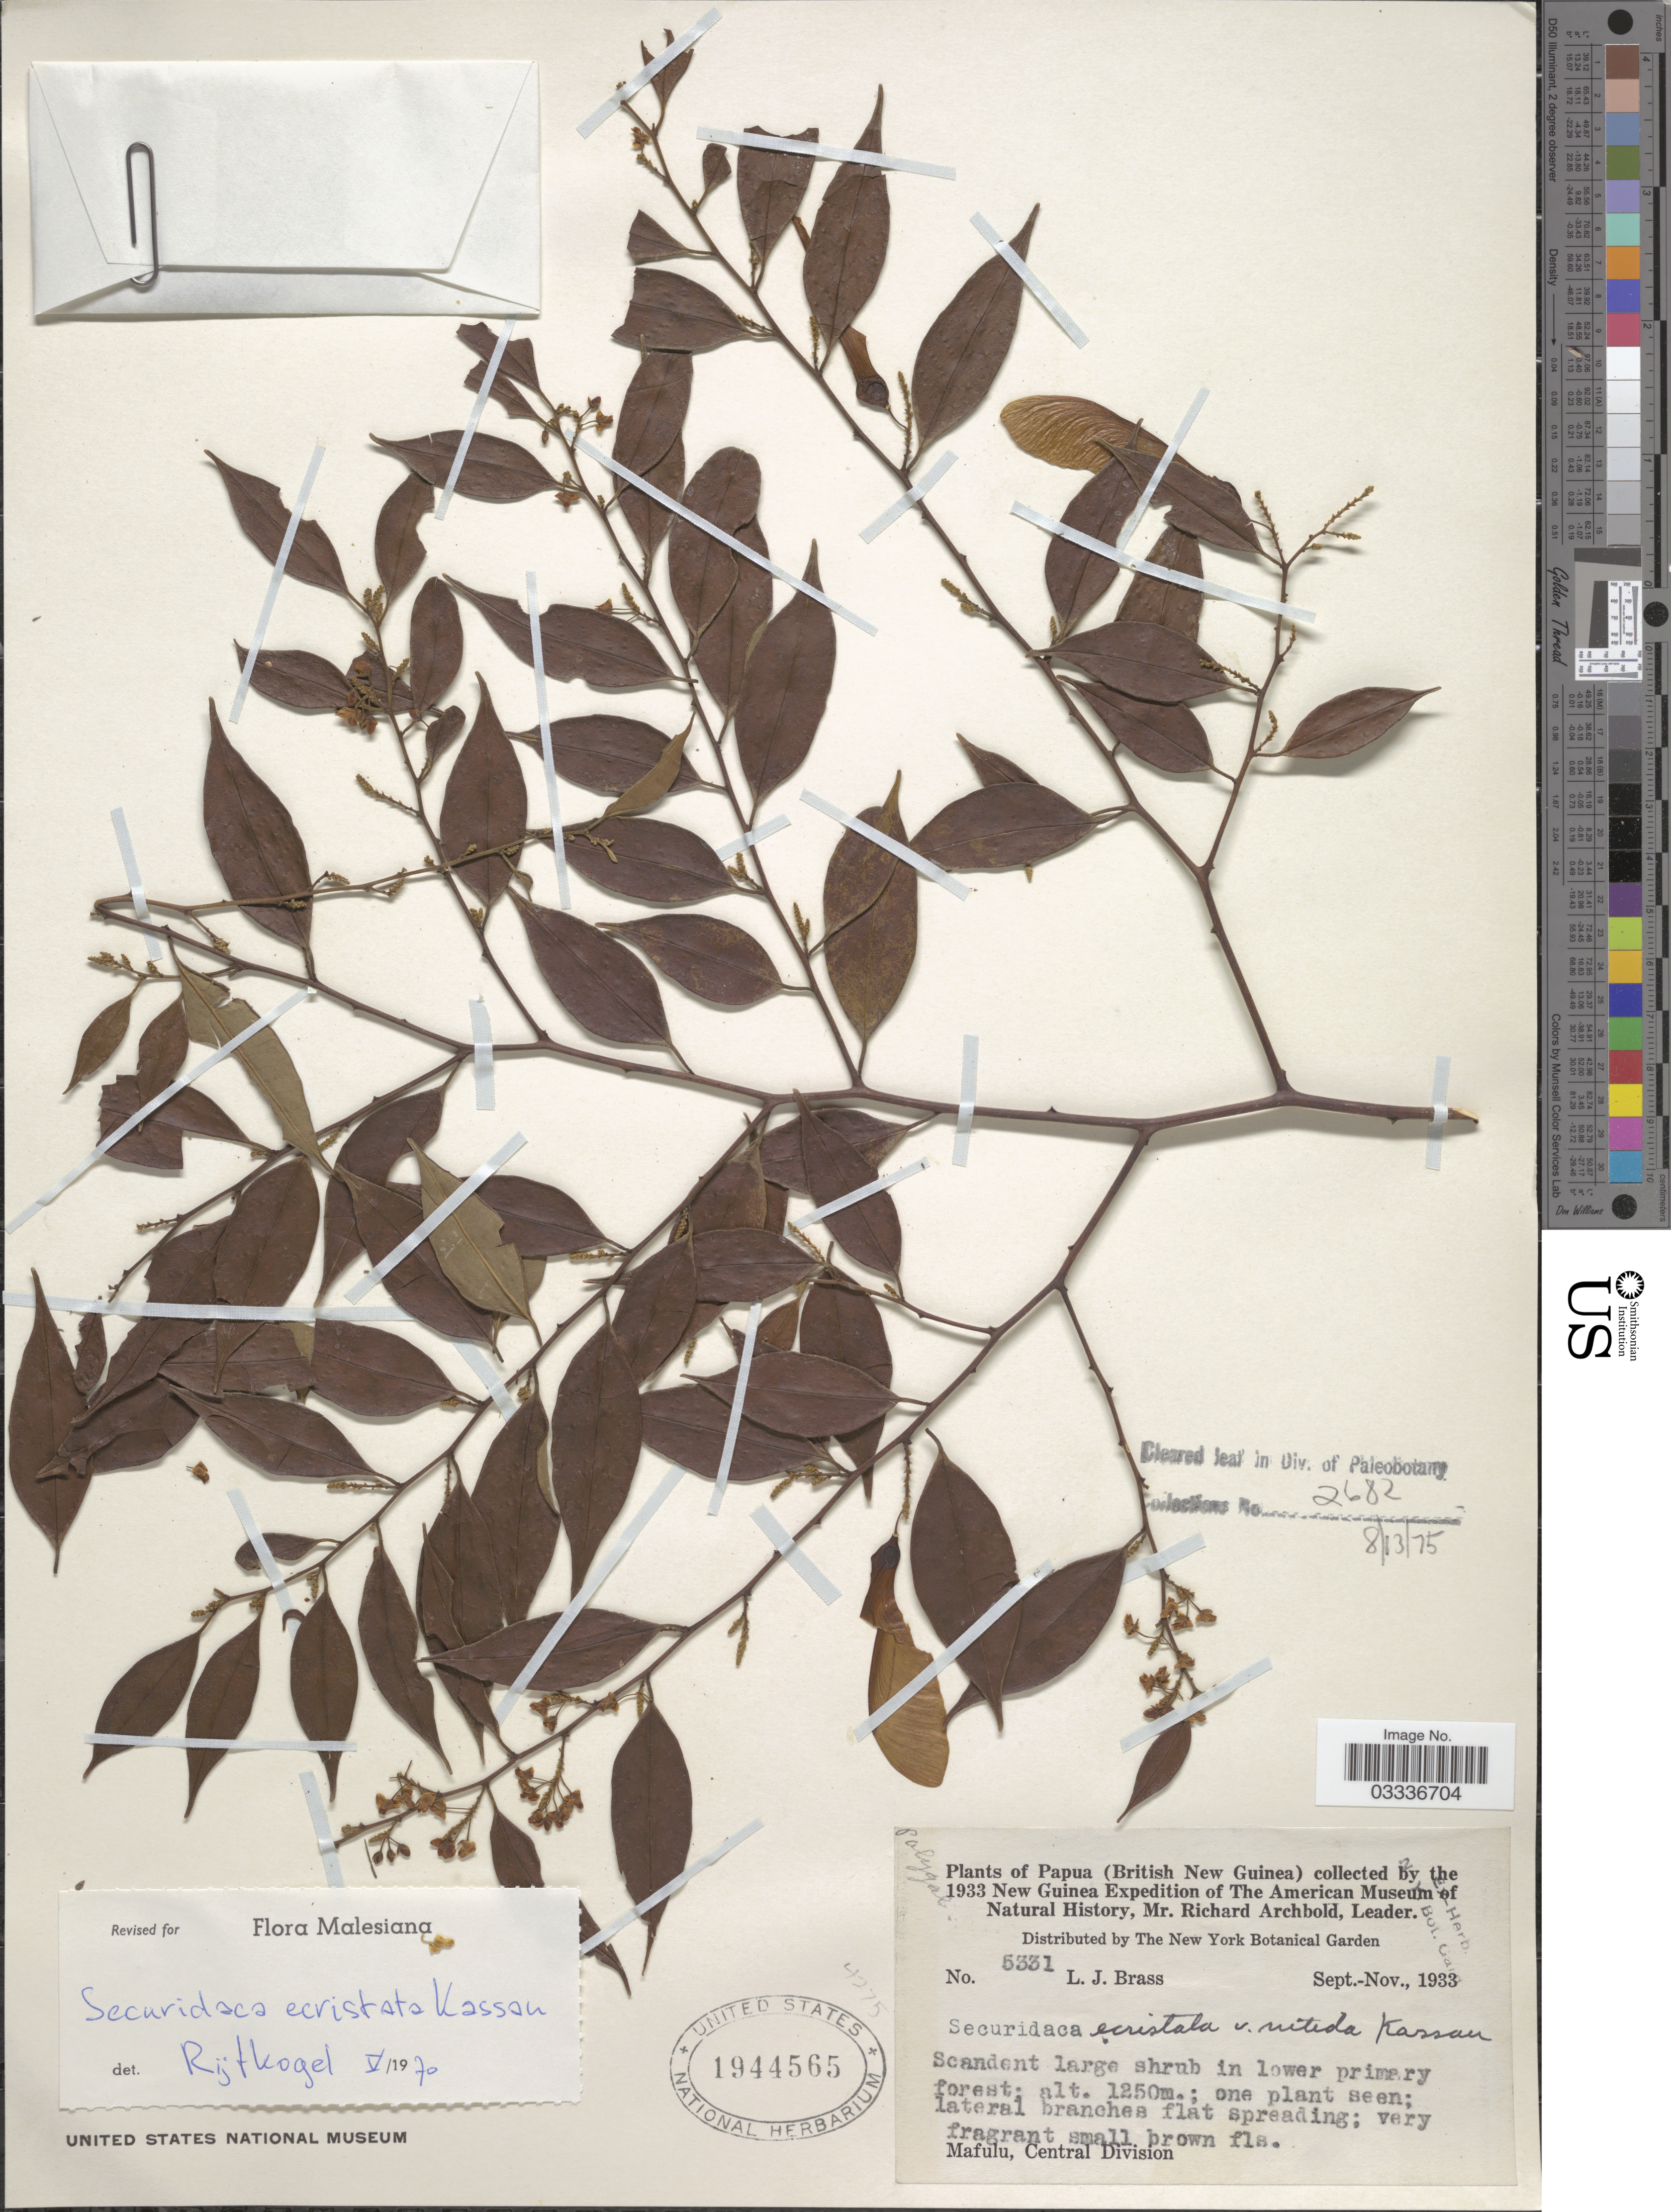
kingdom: Plantae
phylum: Tracheophyta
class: Magnoliopsida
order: Fabales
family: Polygalaceae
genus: Securidaca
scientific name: Securidaca ecristata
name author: Wurdack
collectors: L. J. Brass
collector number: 5331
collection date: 1933-09/1933-11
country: Papua New Guinea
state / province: Central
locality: Papua (British New Guinea). Mafulu, Central Division.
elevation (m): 1250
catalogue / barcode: US 1944565